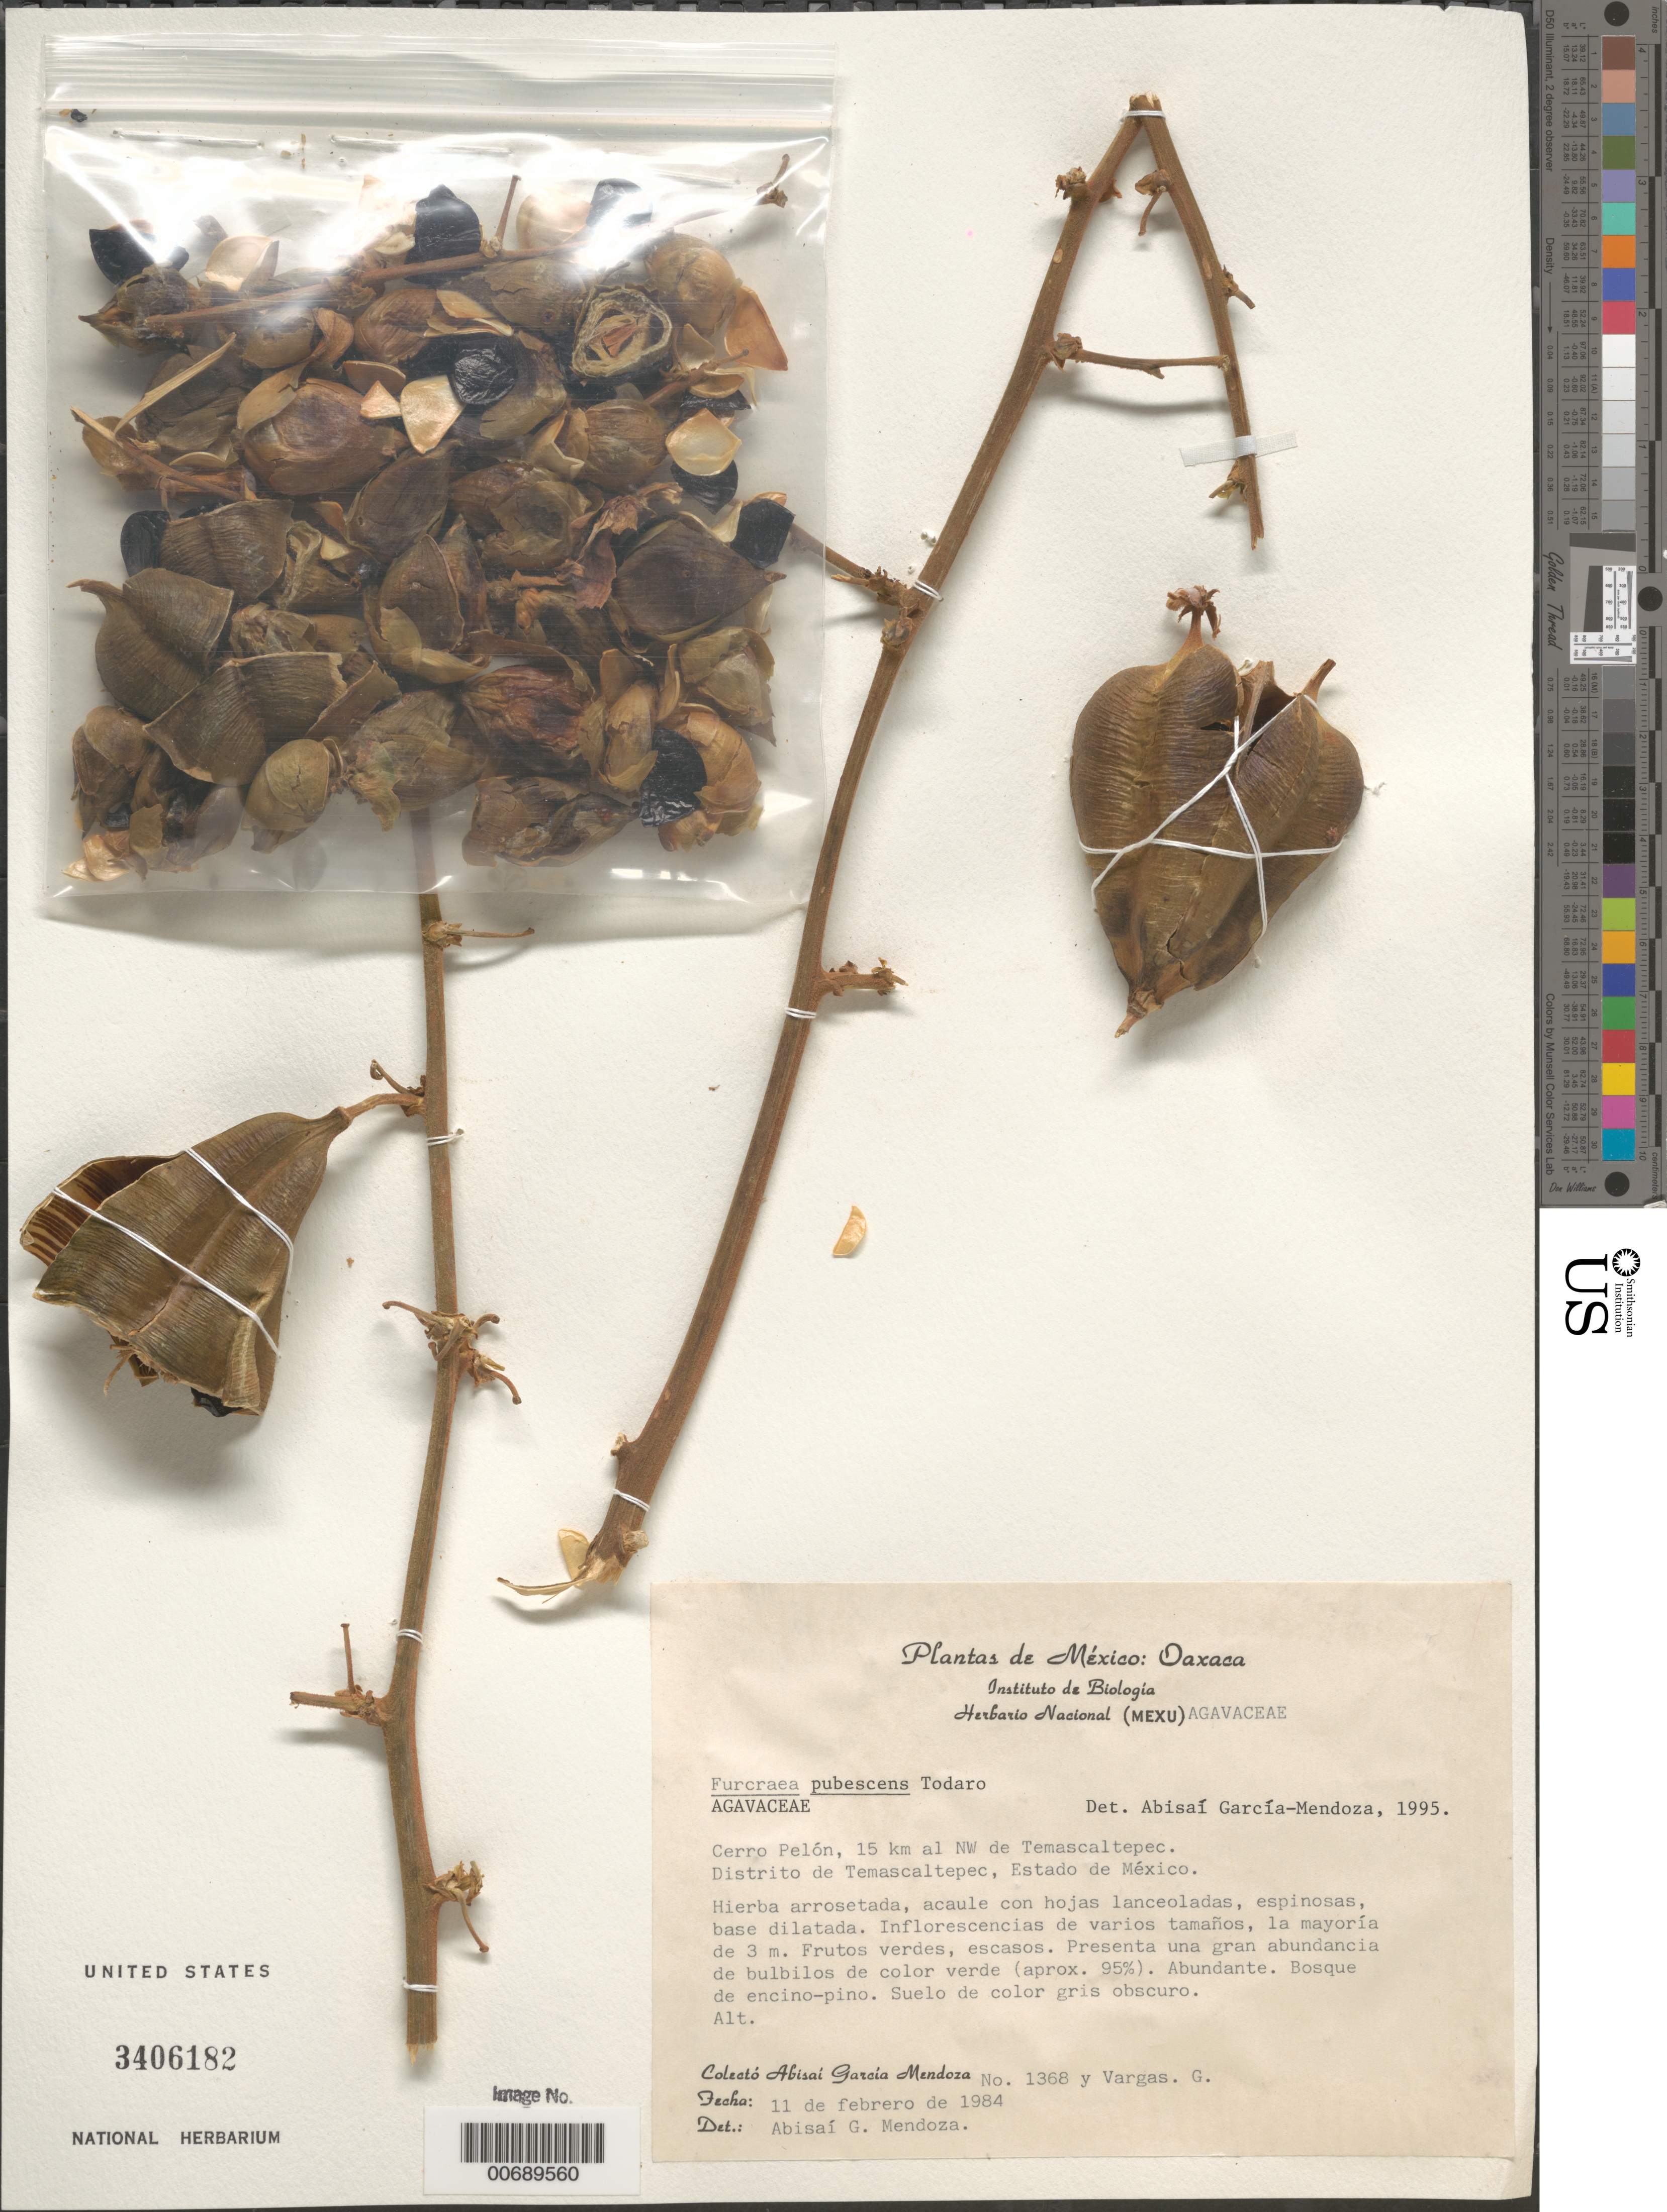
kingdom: Plantae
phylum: Tracheophyta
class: Liliopsida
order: Asparagales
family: Asparagaceae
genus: Furcraea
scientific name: Furcraea pubescens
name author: Tod.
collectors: A. García-Mendoza & G. Vargas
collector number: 1368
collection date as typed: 11 Feb 1984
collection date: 1984-02-11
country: Mexico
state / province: México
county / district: Temascaltepec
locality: Cerro Pelon.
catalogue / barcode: US 3406182